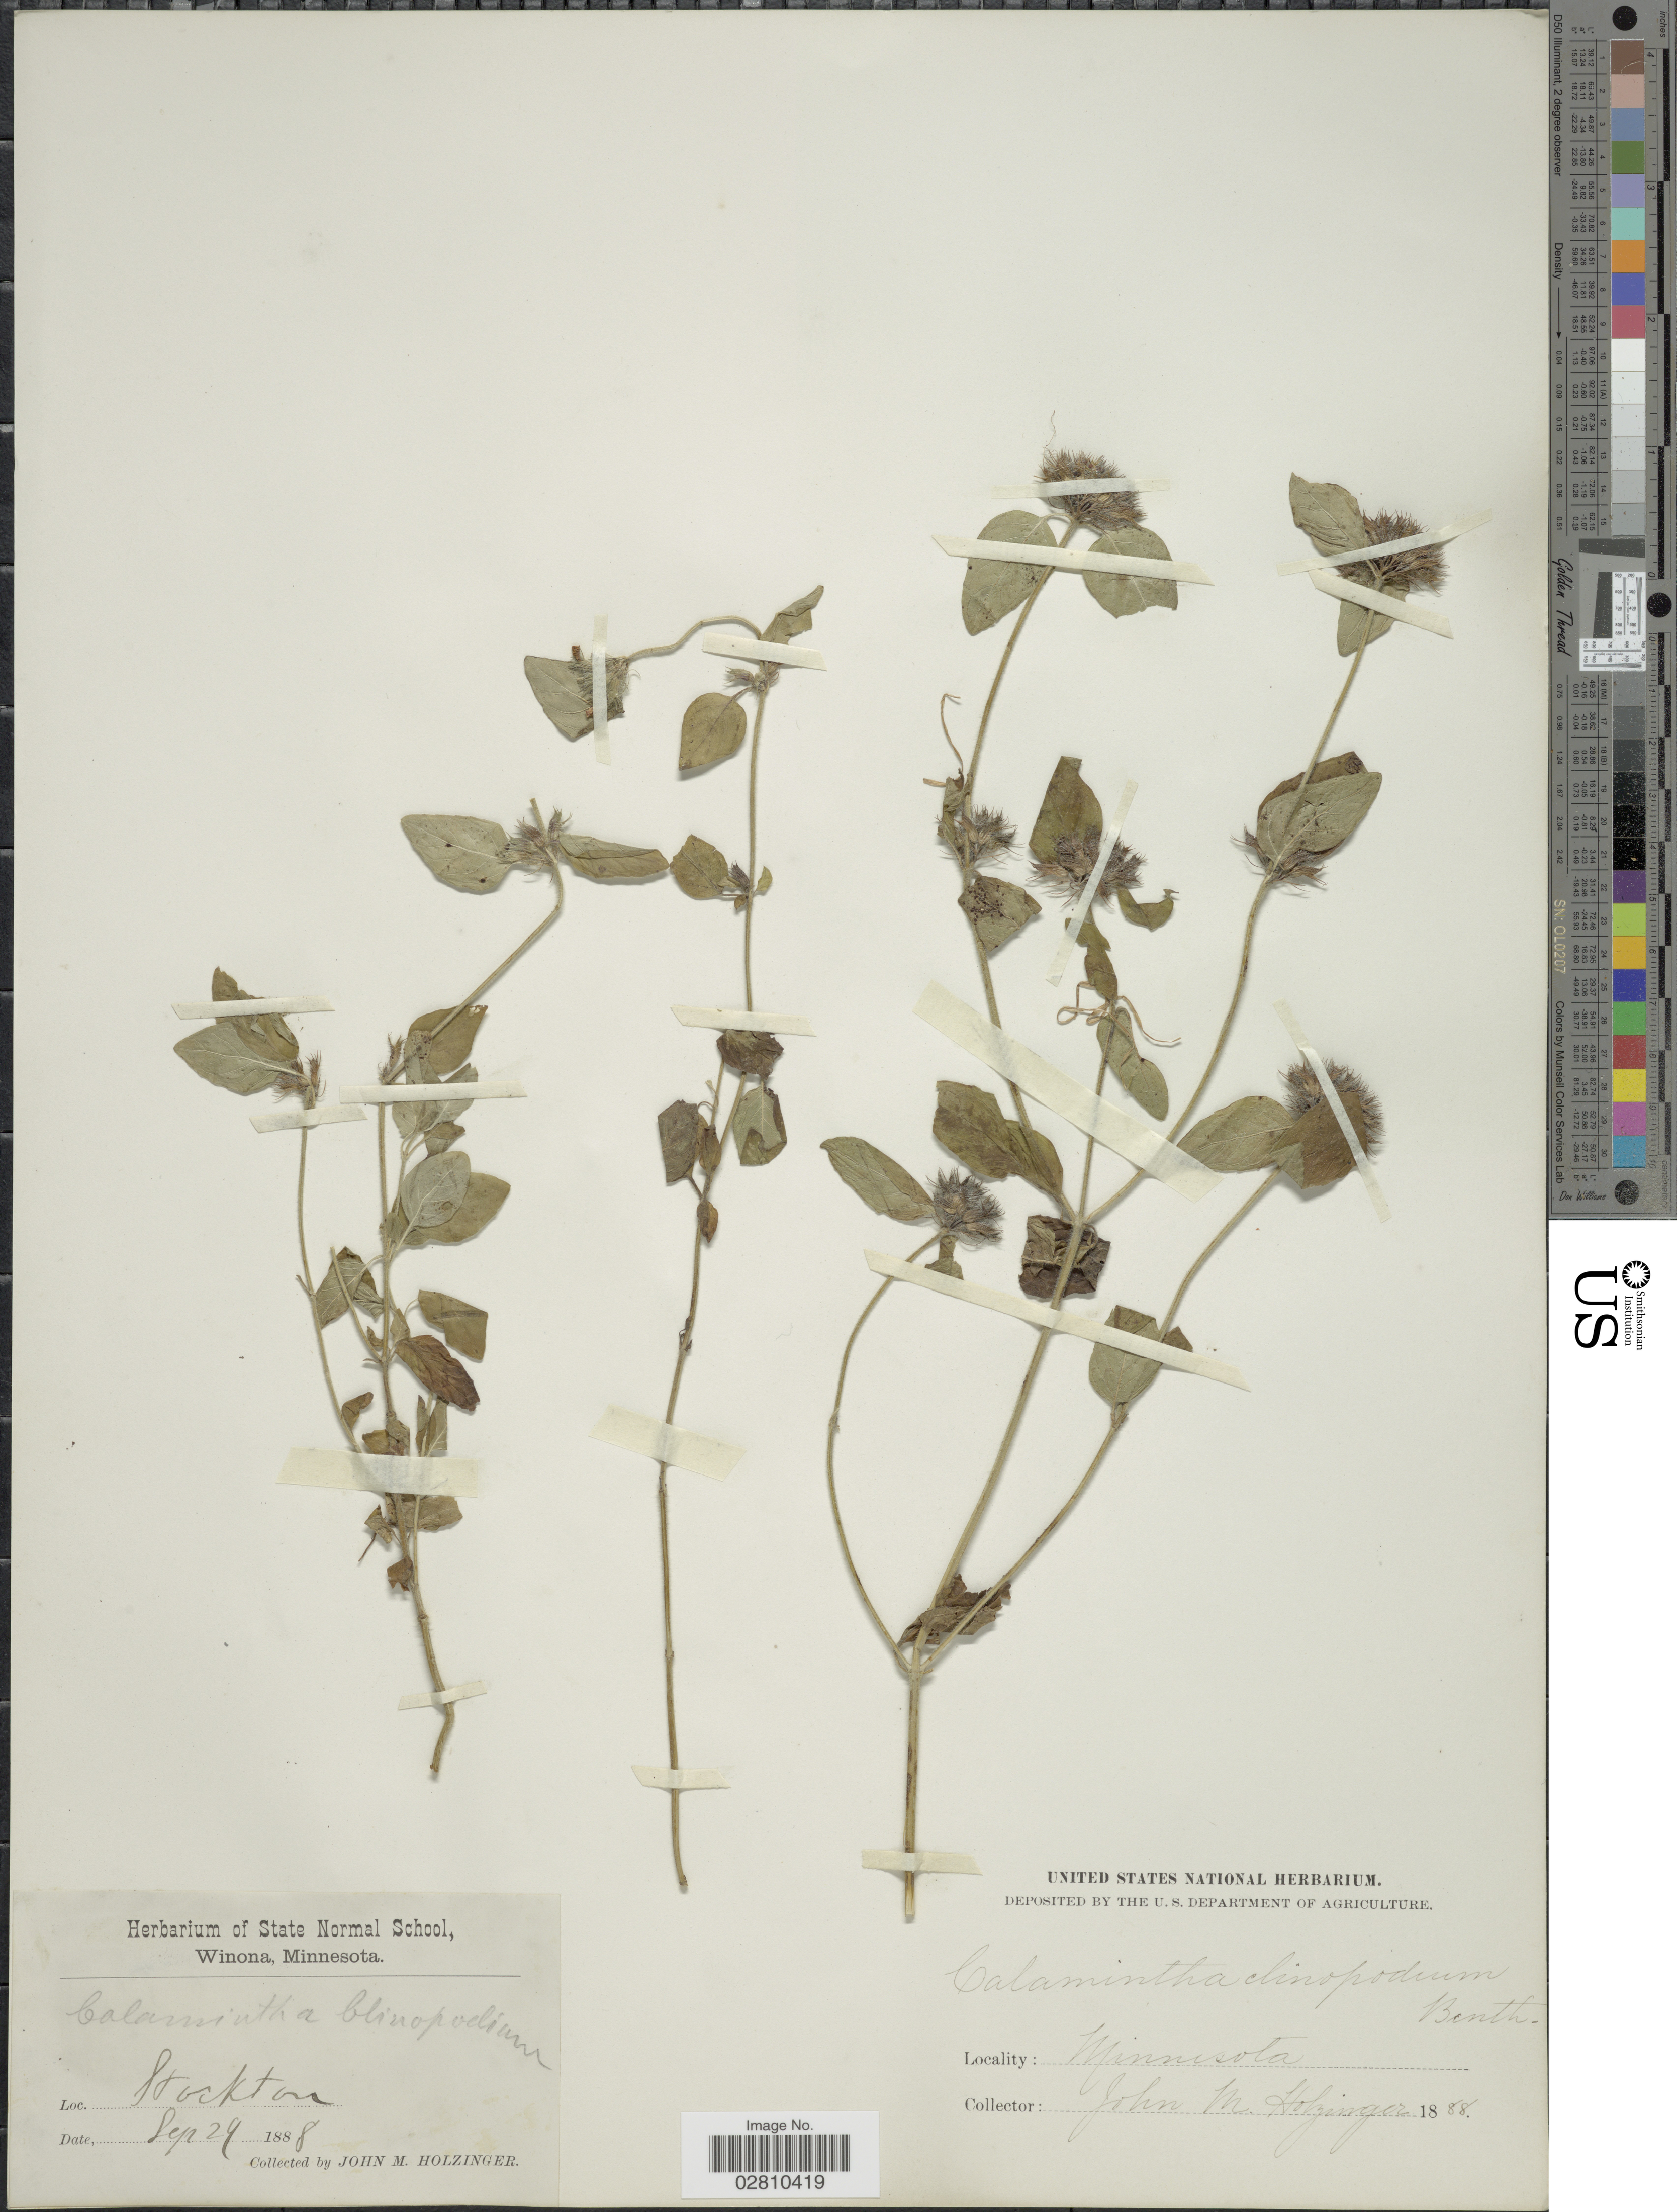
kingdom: Plantae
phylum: Tracheophyta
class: Magnoliopsida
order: Lamiales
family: Lamiaceae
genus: Clinopodium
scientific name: Clinopodium vulgare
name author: L.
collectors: J. M. Holzinger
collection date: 1888-09-29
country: United States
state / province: Minnesota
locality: Stockton.